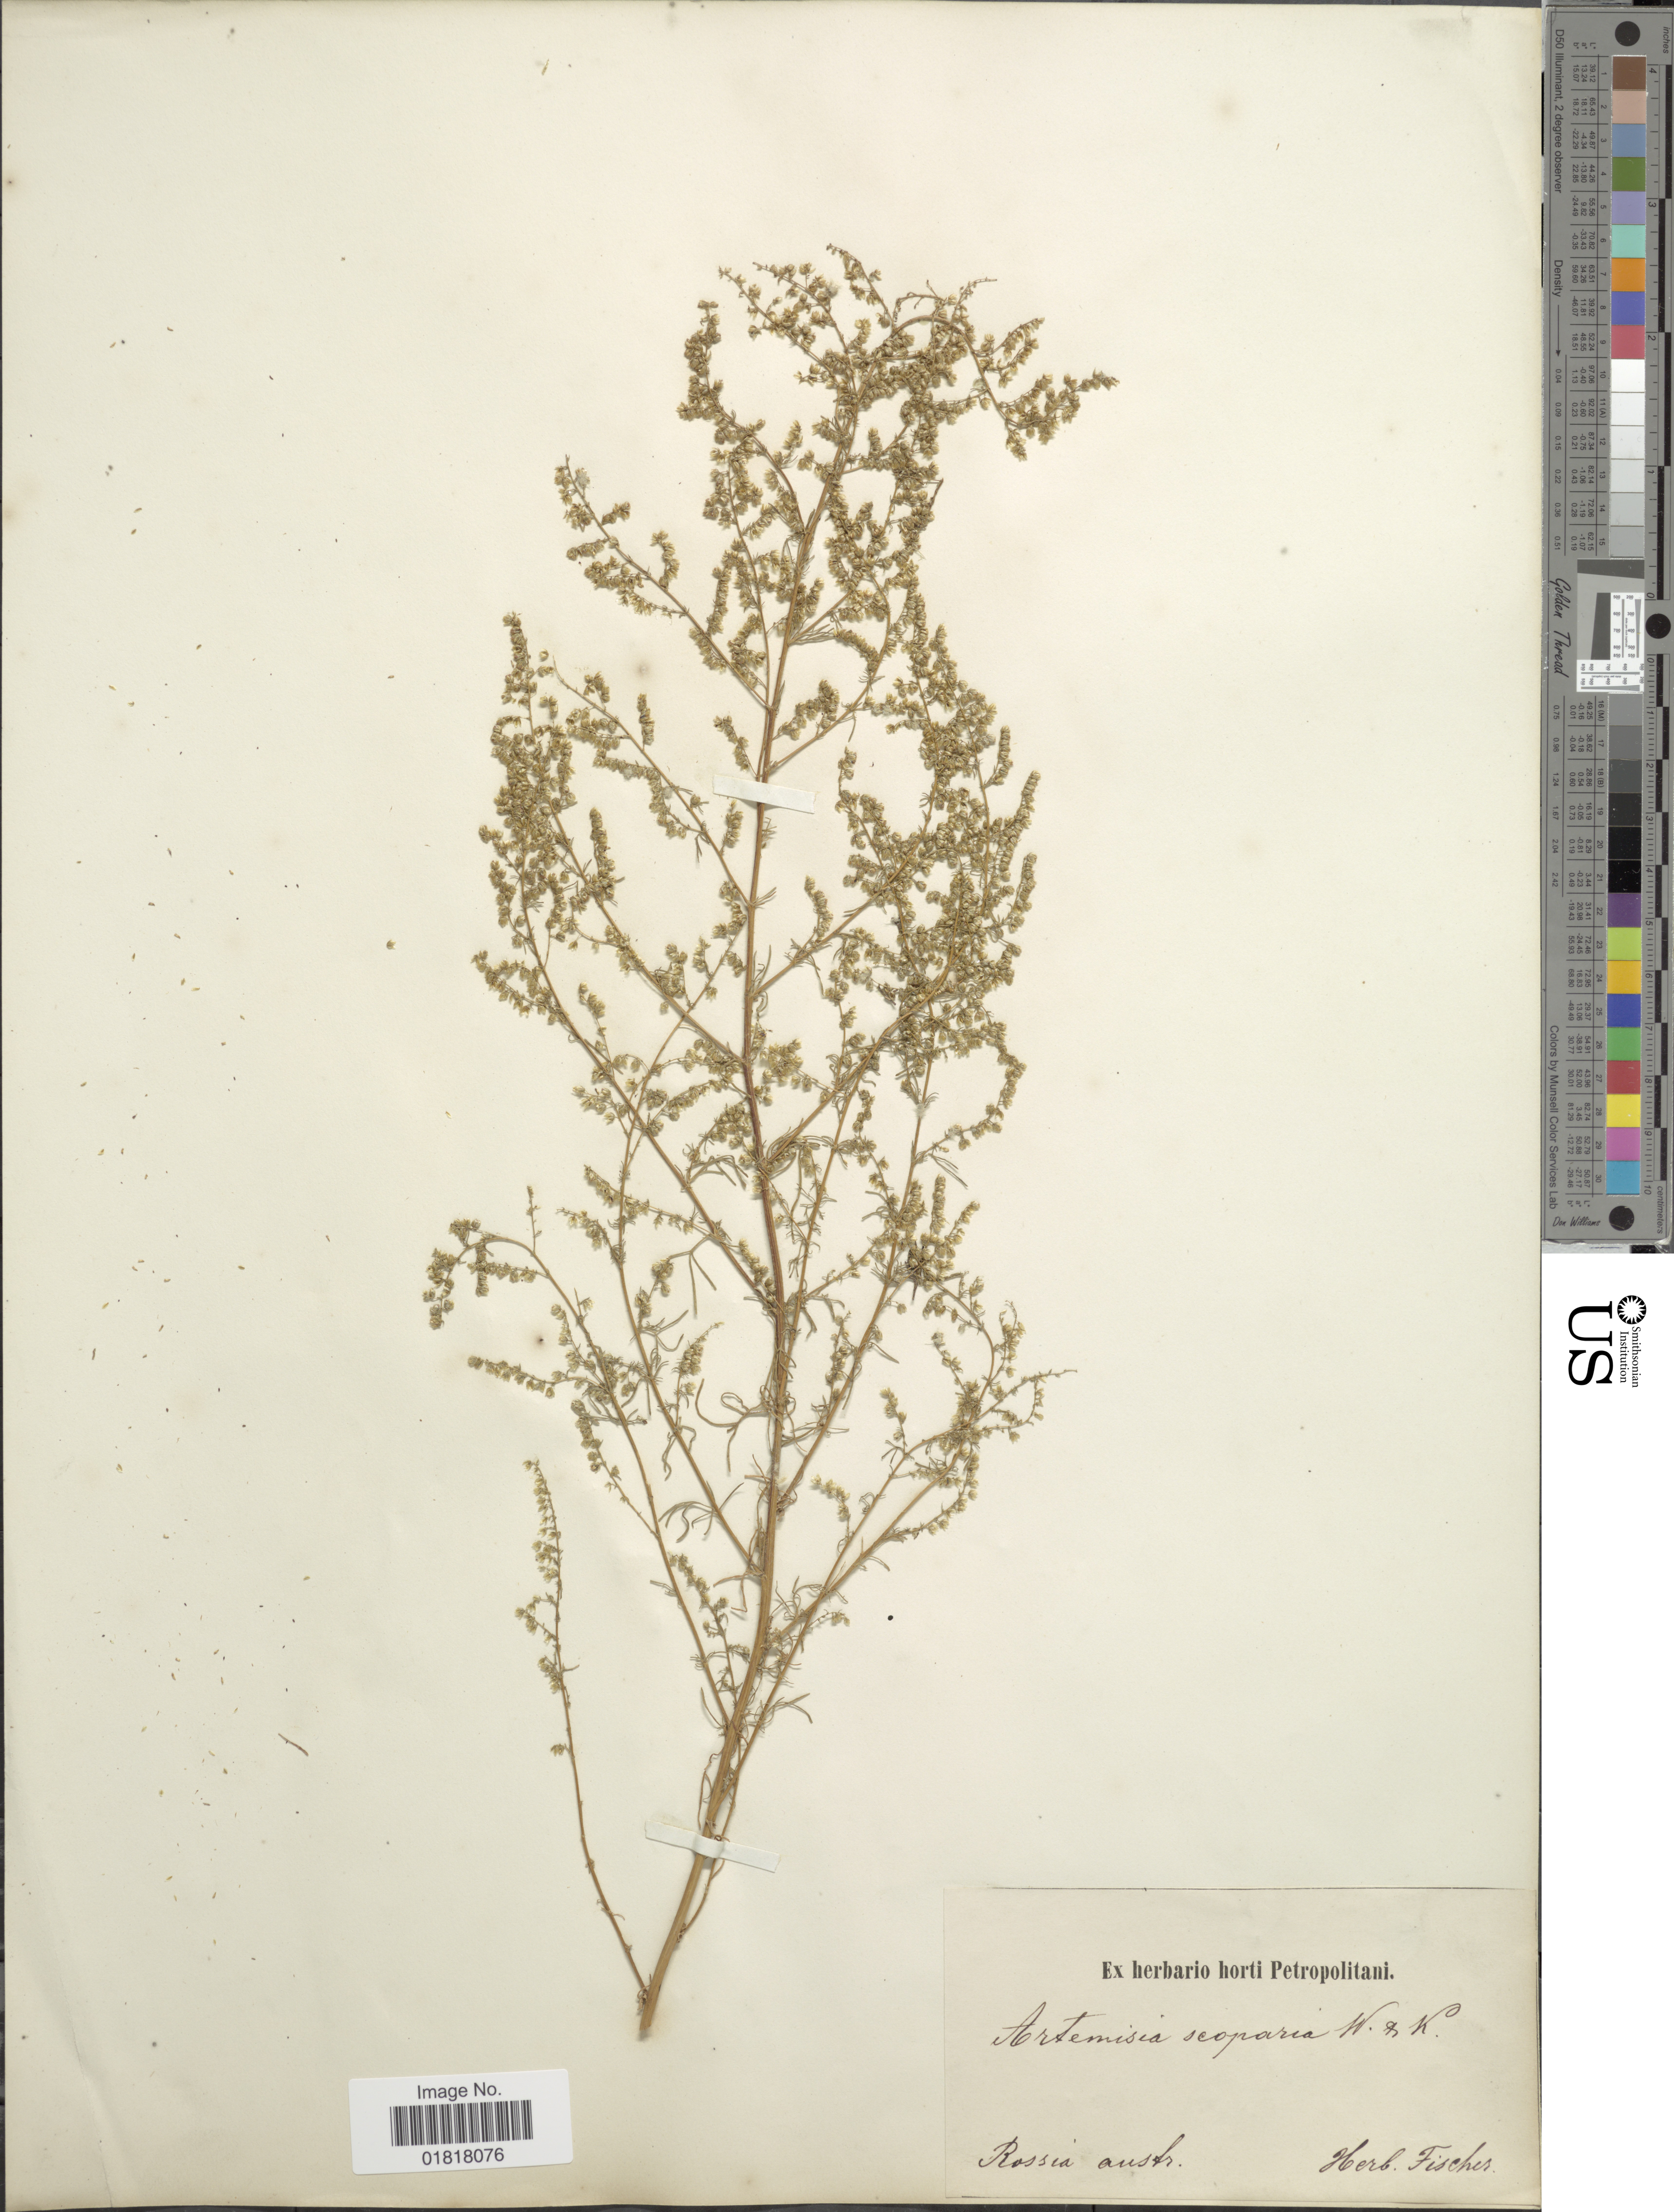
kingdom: Plantae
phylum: Tracheophyta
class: Magnoliopsida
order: Asterales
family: Asteraceae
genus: Artemisia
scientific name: Artemisia scoparia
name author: Waldst. & Kit.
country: Austria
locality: Russia Austr. Herb. Fischer